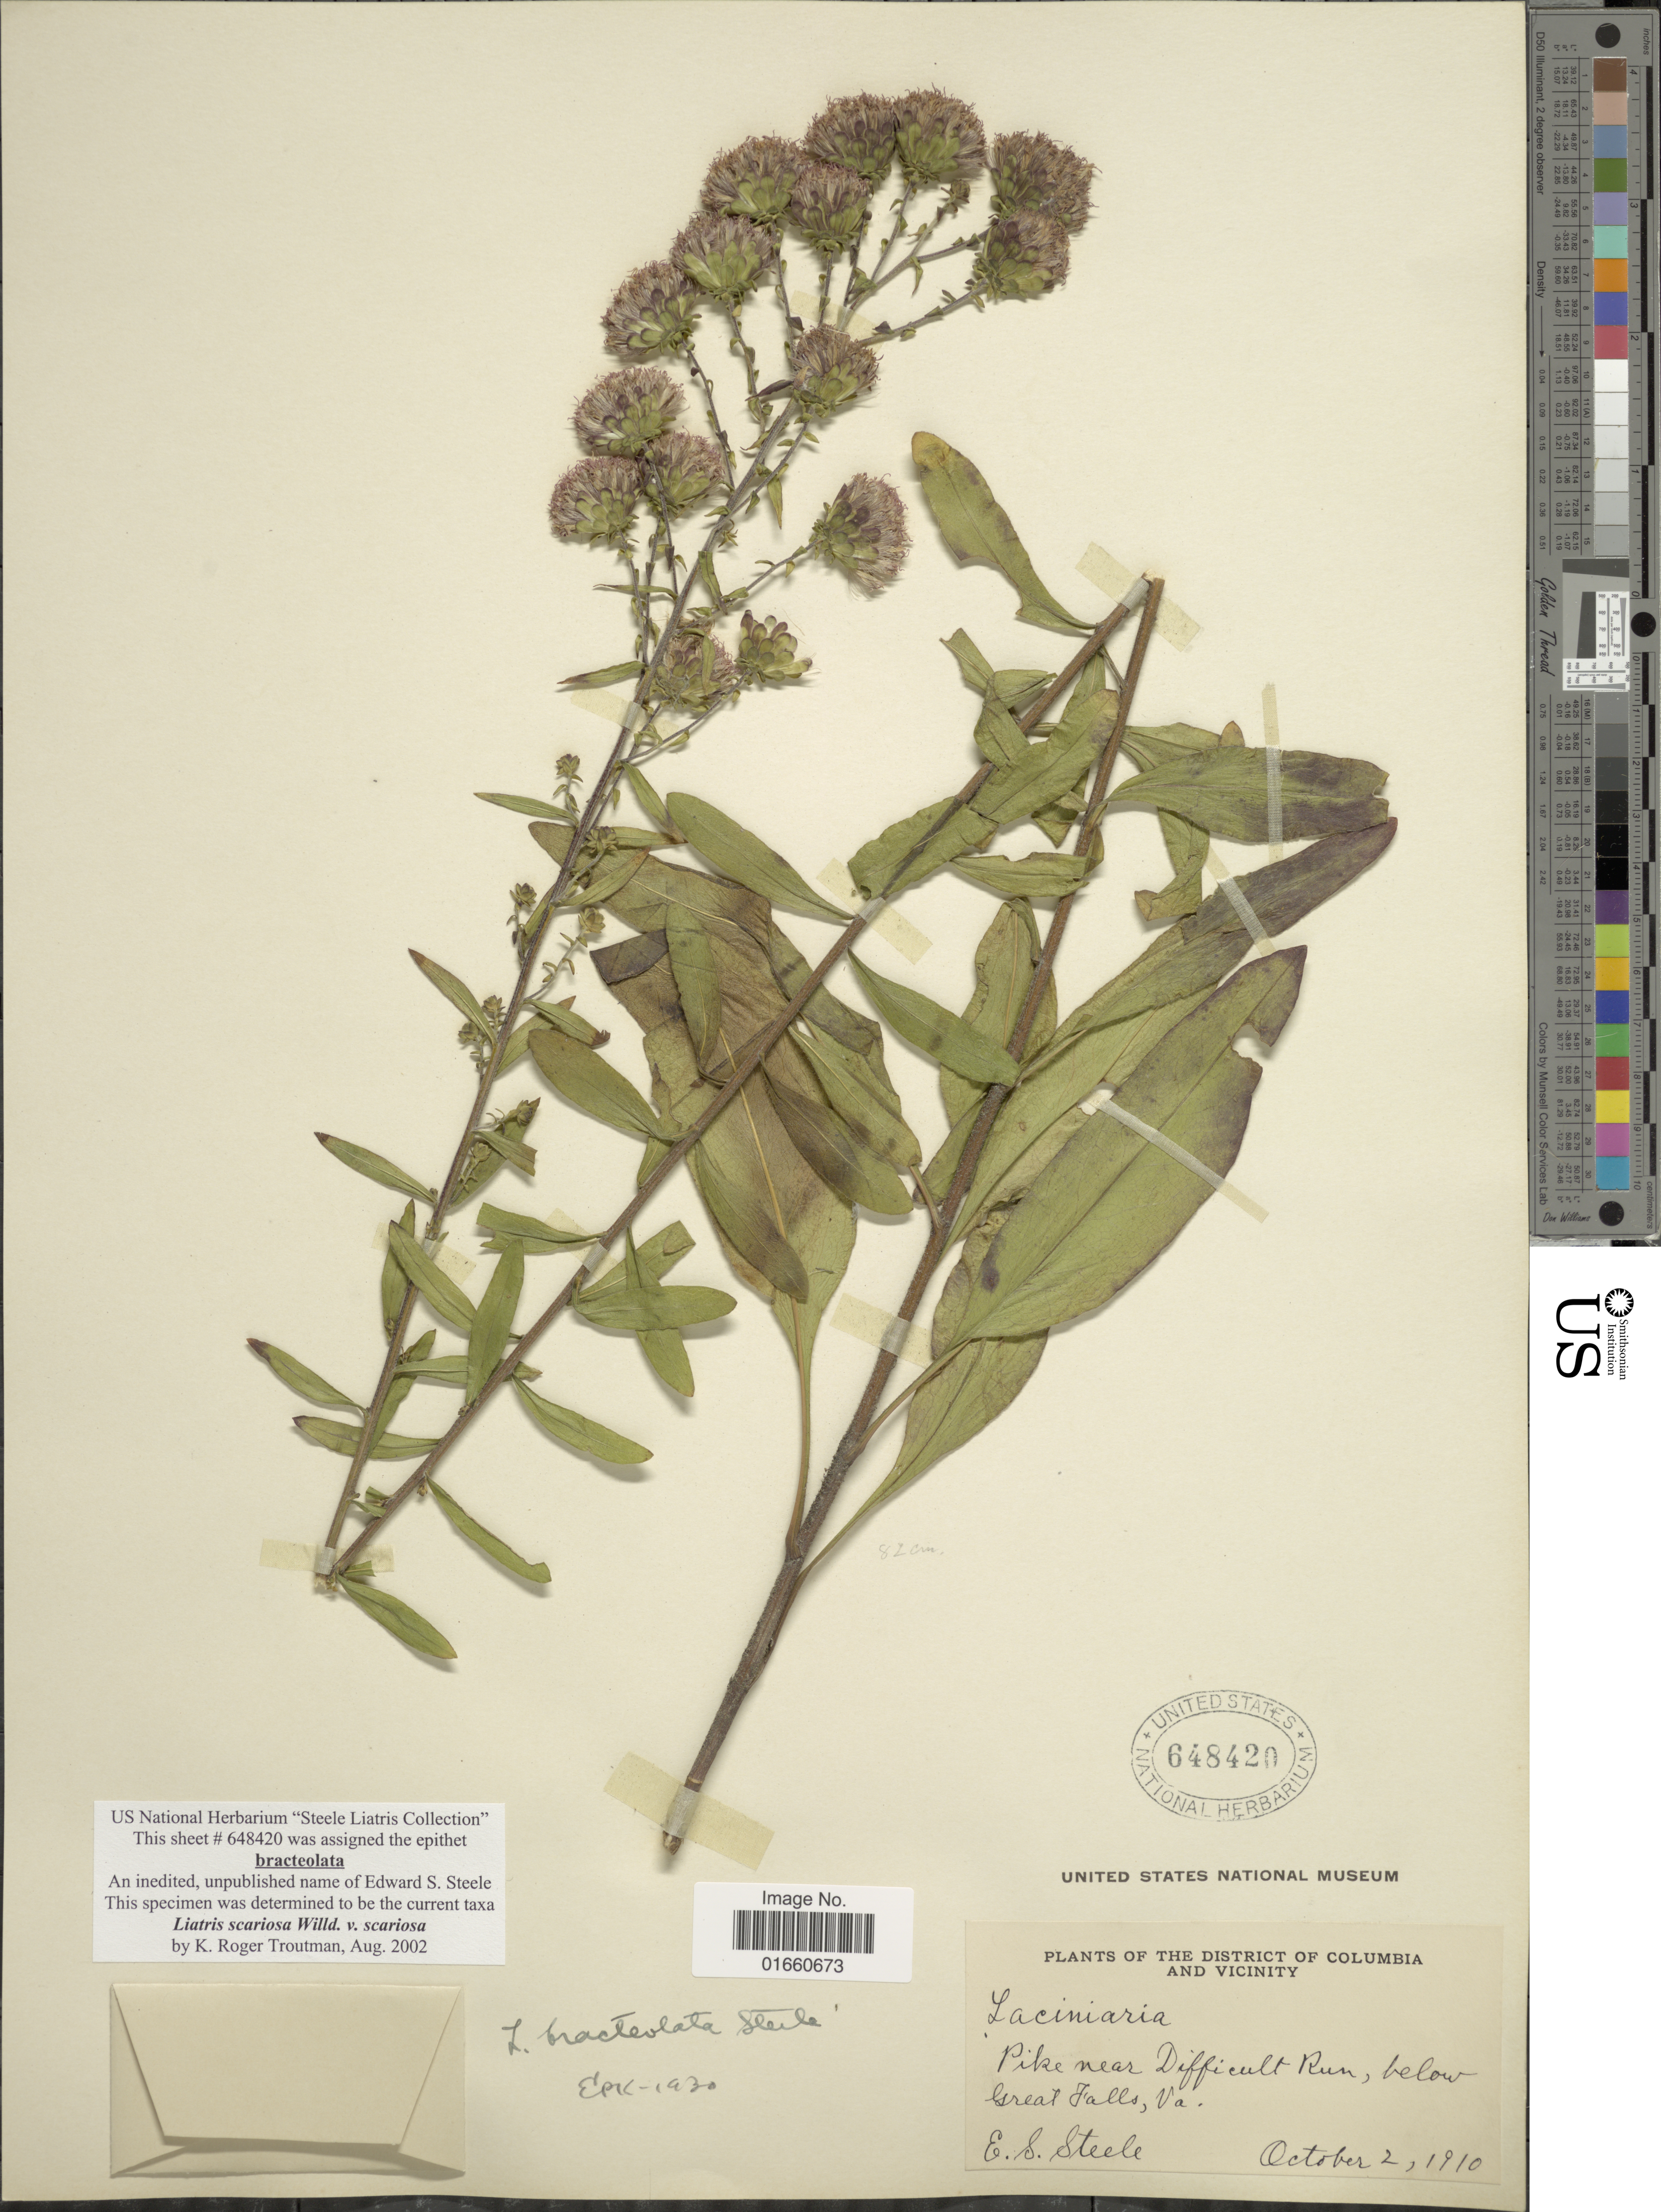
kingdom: Plantae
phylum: Tracheophyta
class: Magnoliopsida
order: Asterales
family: Asteraceae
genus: Liatris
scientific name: Liatris scariosa var. scariosa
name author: Willd.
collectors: E. Steele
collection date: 1910-10-02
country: United States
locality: The District of Columbia and vicinity, Pike near Difficult Run, below Great Falls, Va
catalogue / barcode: US 648420